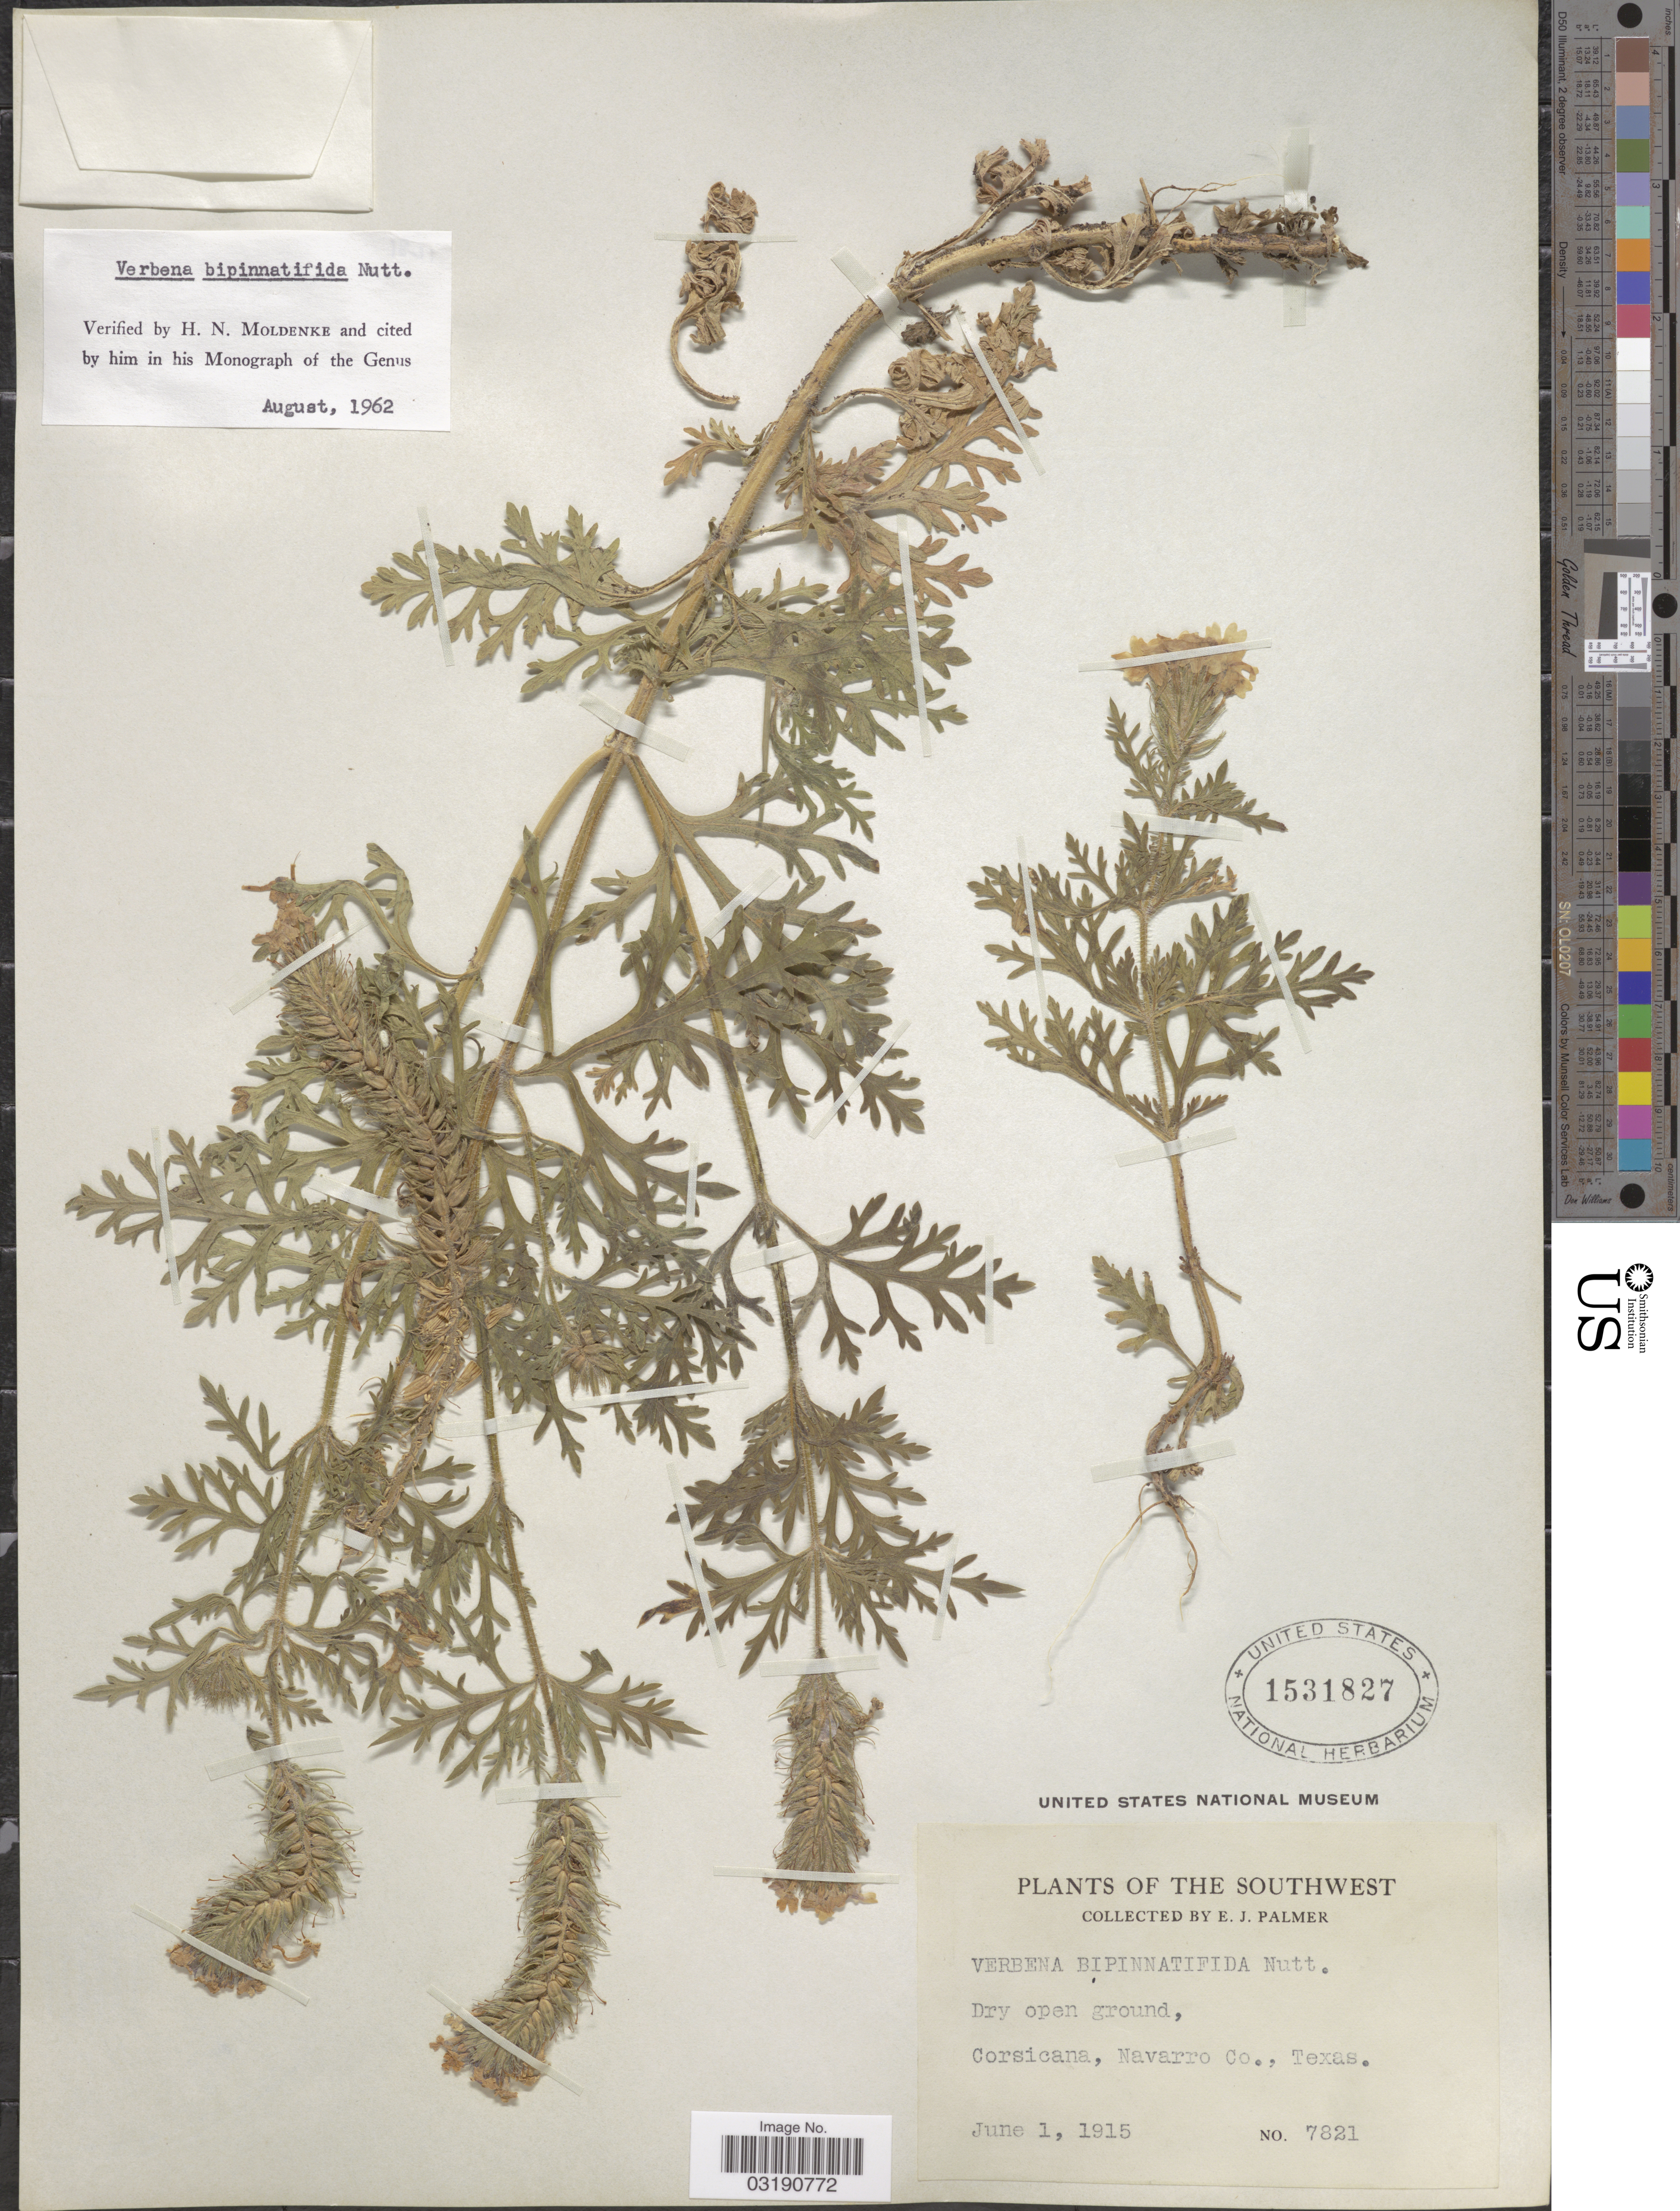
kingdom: Plantae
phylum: Tracheophyta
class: Magnoliopsida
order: Lamiales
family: Verbenaceae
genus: Verbena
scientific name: Verbena bipinnatifida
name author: (Schauer) Nutt.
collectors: E. J. Palmer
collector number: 7821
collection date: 1915-06-01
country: United States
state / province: Texas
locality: Southwest. Corsicana, Navarro Co.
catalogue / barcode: US 1531827